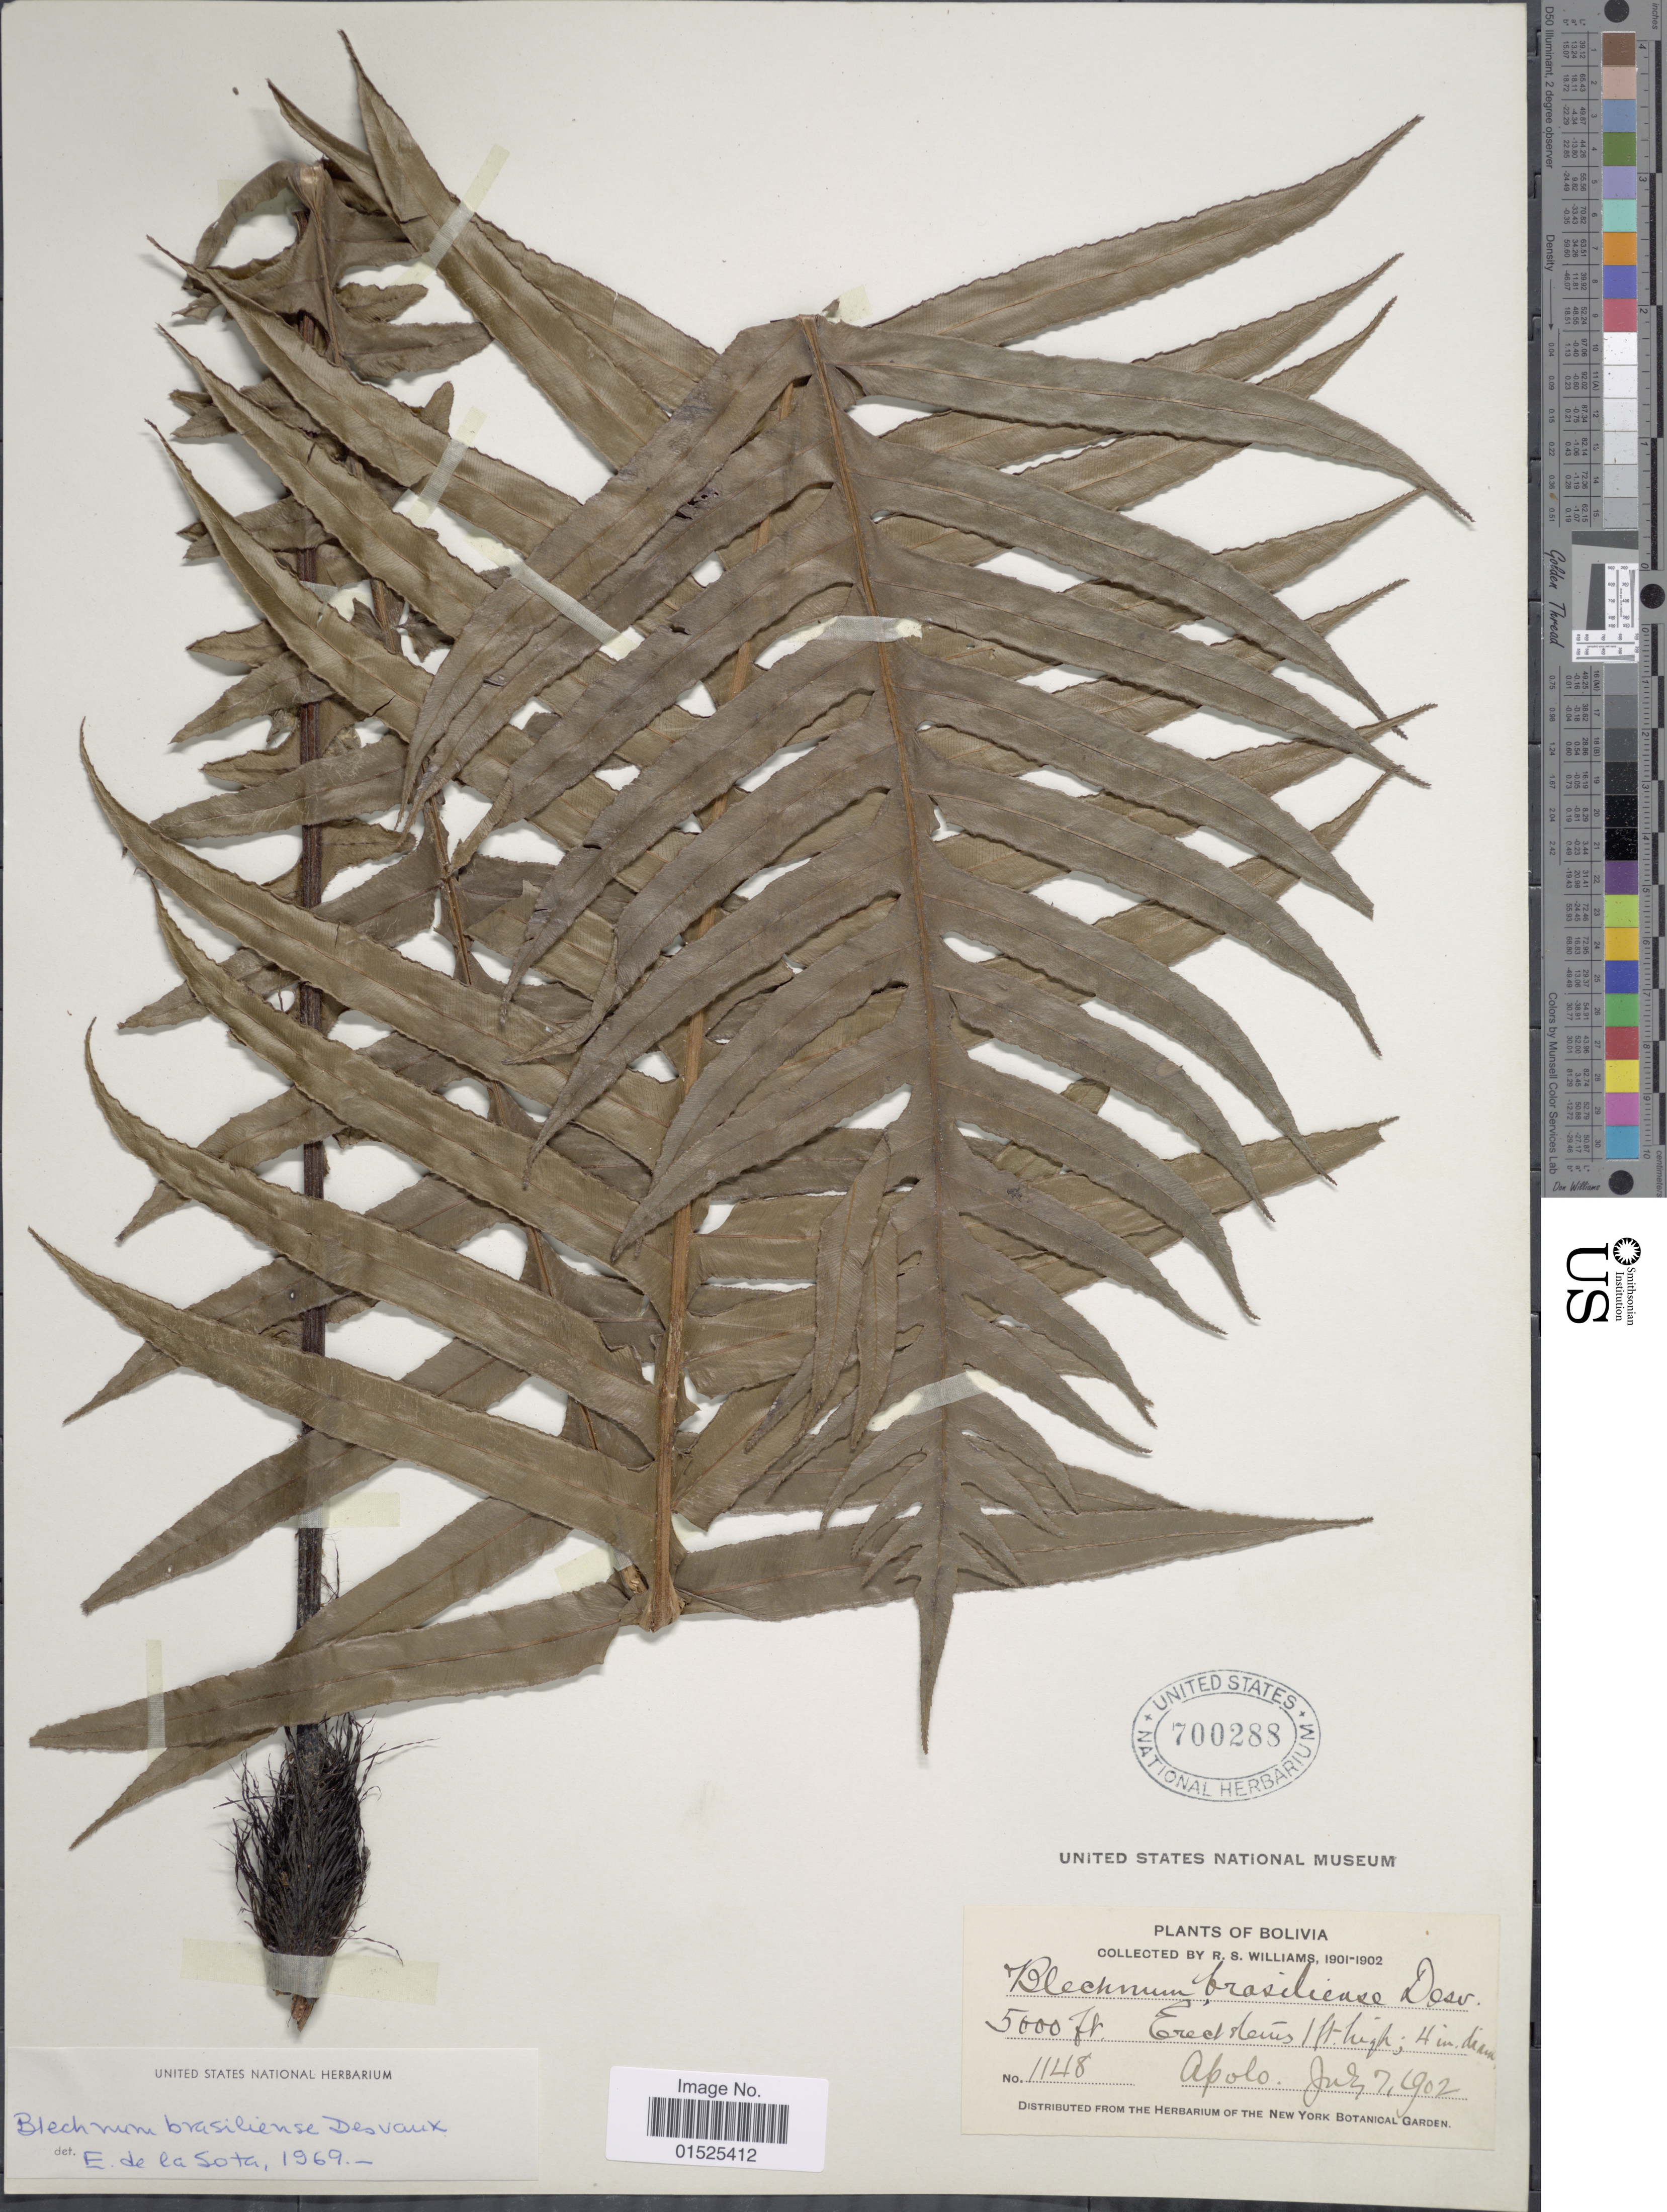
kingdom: Plantae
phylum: Tracheophyta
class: Polypodiopsida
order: Polypodiales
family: Blechnaceae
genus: Blechnum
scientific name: Blechnum brasiliense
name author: Desv.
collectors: R. S. Williams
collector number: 1148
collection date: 1902-07-07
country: Bolivia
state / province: La Paz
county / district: Franz Tamayo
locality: Apolo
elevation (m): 1524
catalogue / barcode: US 700288